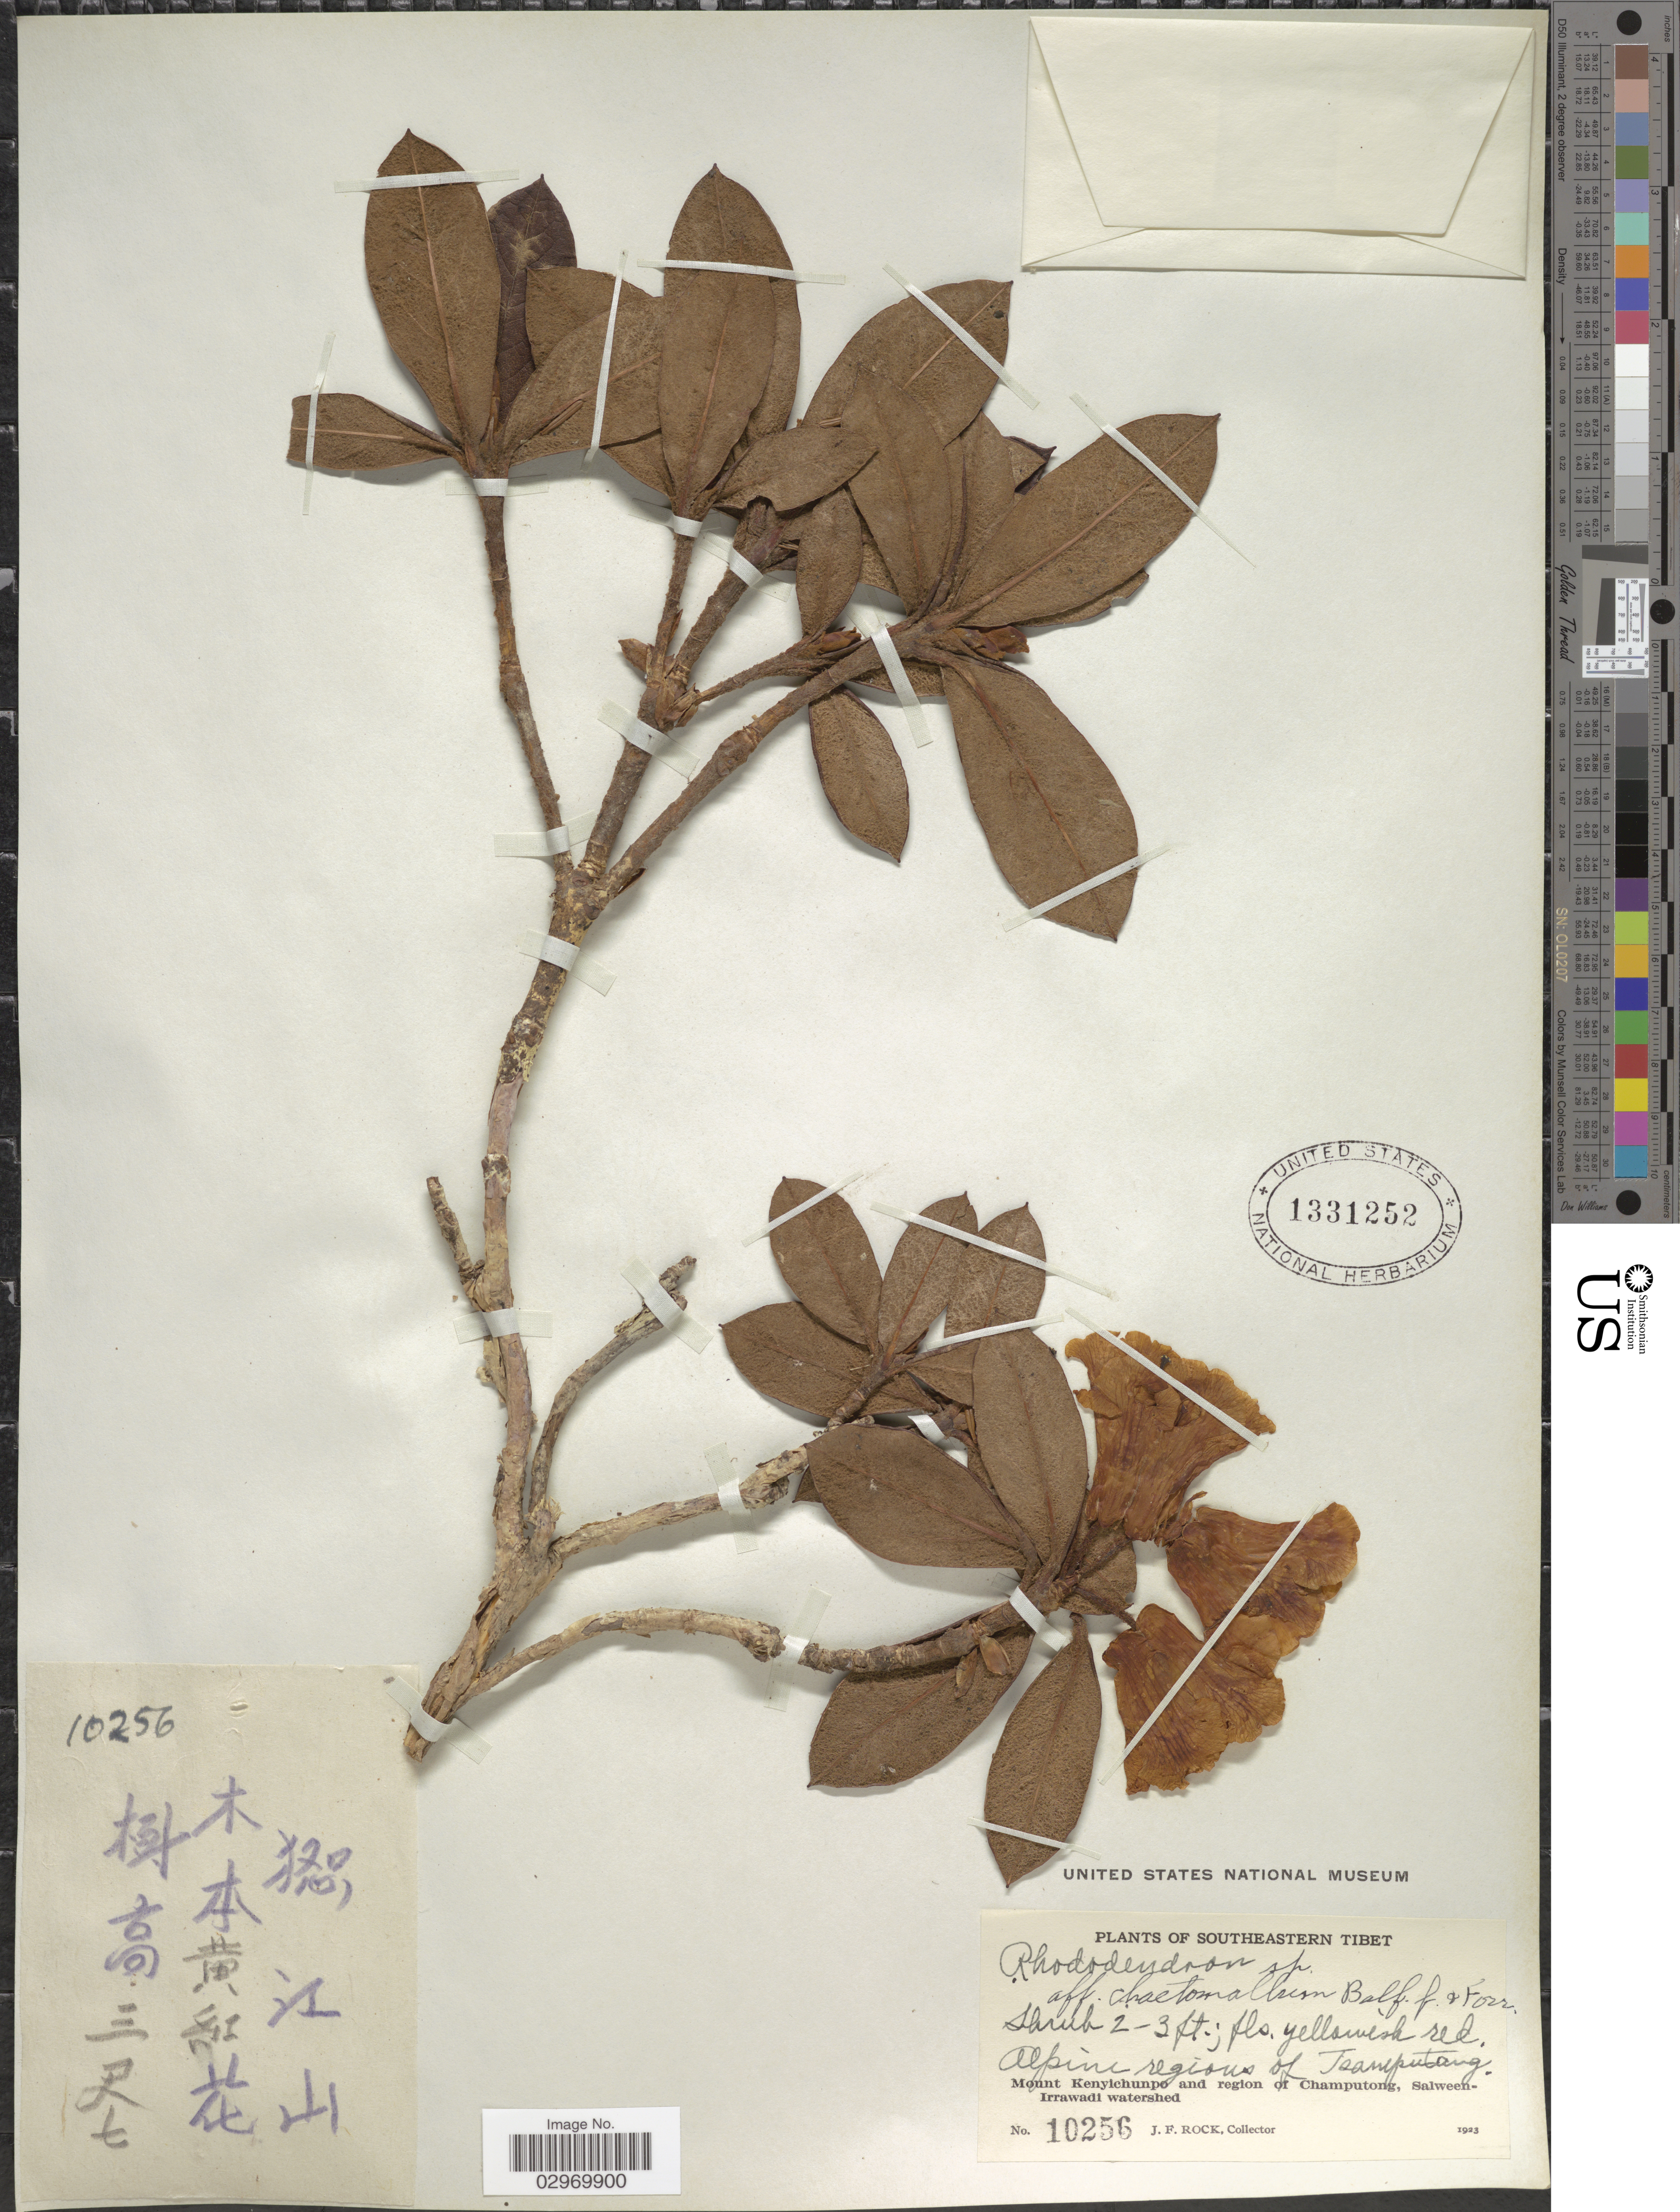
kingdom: Plantae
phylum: Tracheophyta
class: Magnoliopsida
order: Ericales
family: Ericaceae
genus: Rhododendron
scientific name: Rhododendron chaetomallum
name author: Balf. f. & Forrest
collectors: J. Rock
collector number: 10256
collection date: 1923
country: China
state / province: Xizang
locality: Southeastern Tibet, Alpine regions of Tsamputang, Mount Kenyichunpo and region of Champutong, Salween-Irrawadi watershed.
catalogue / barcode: US 1331252